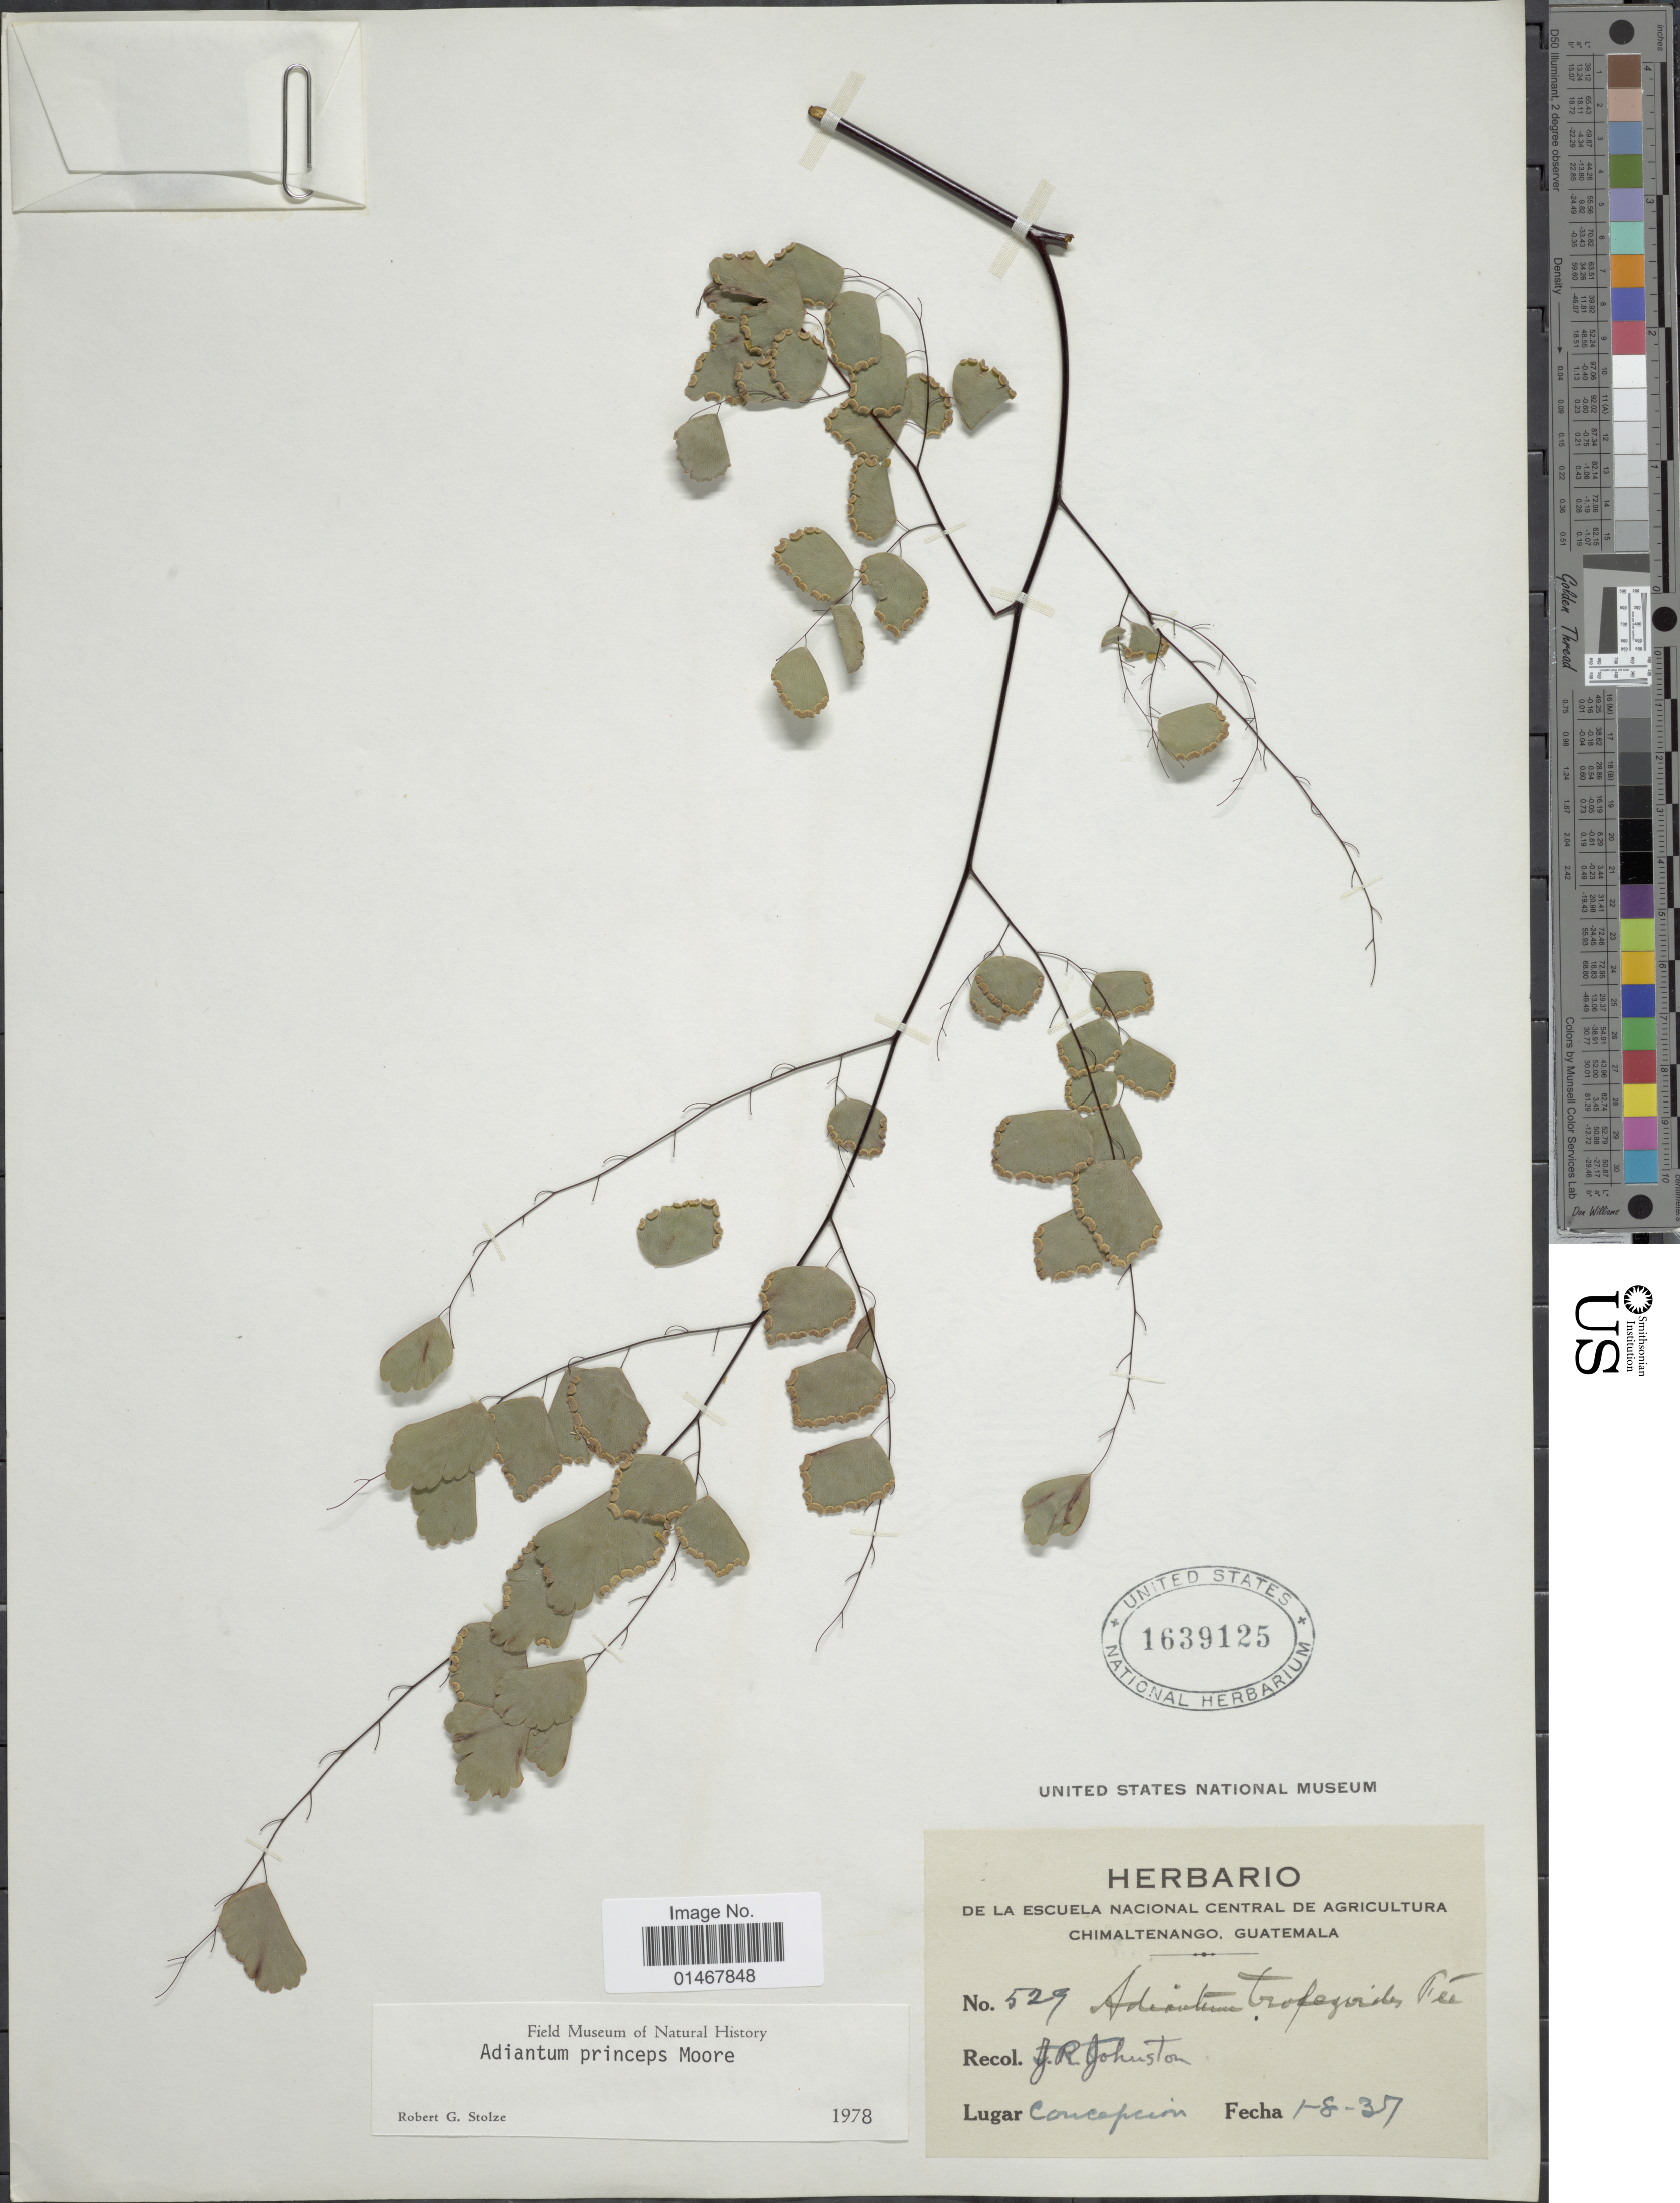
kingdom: Plantae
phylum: Tracheophyta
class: Polypodiopsida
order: Polypodiales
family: Pteridaceae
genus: Adiantum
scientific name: Adiantum princeps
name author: T. Moore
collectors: J. Johnston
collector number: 529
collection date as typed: Transcribed d/m/y: 1/8/37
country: Guatemala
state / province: Chimaltenango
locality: Concepcion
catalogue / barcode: US 1639125